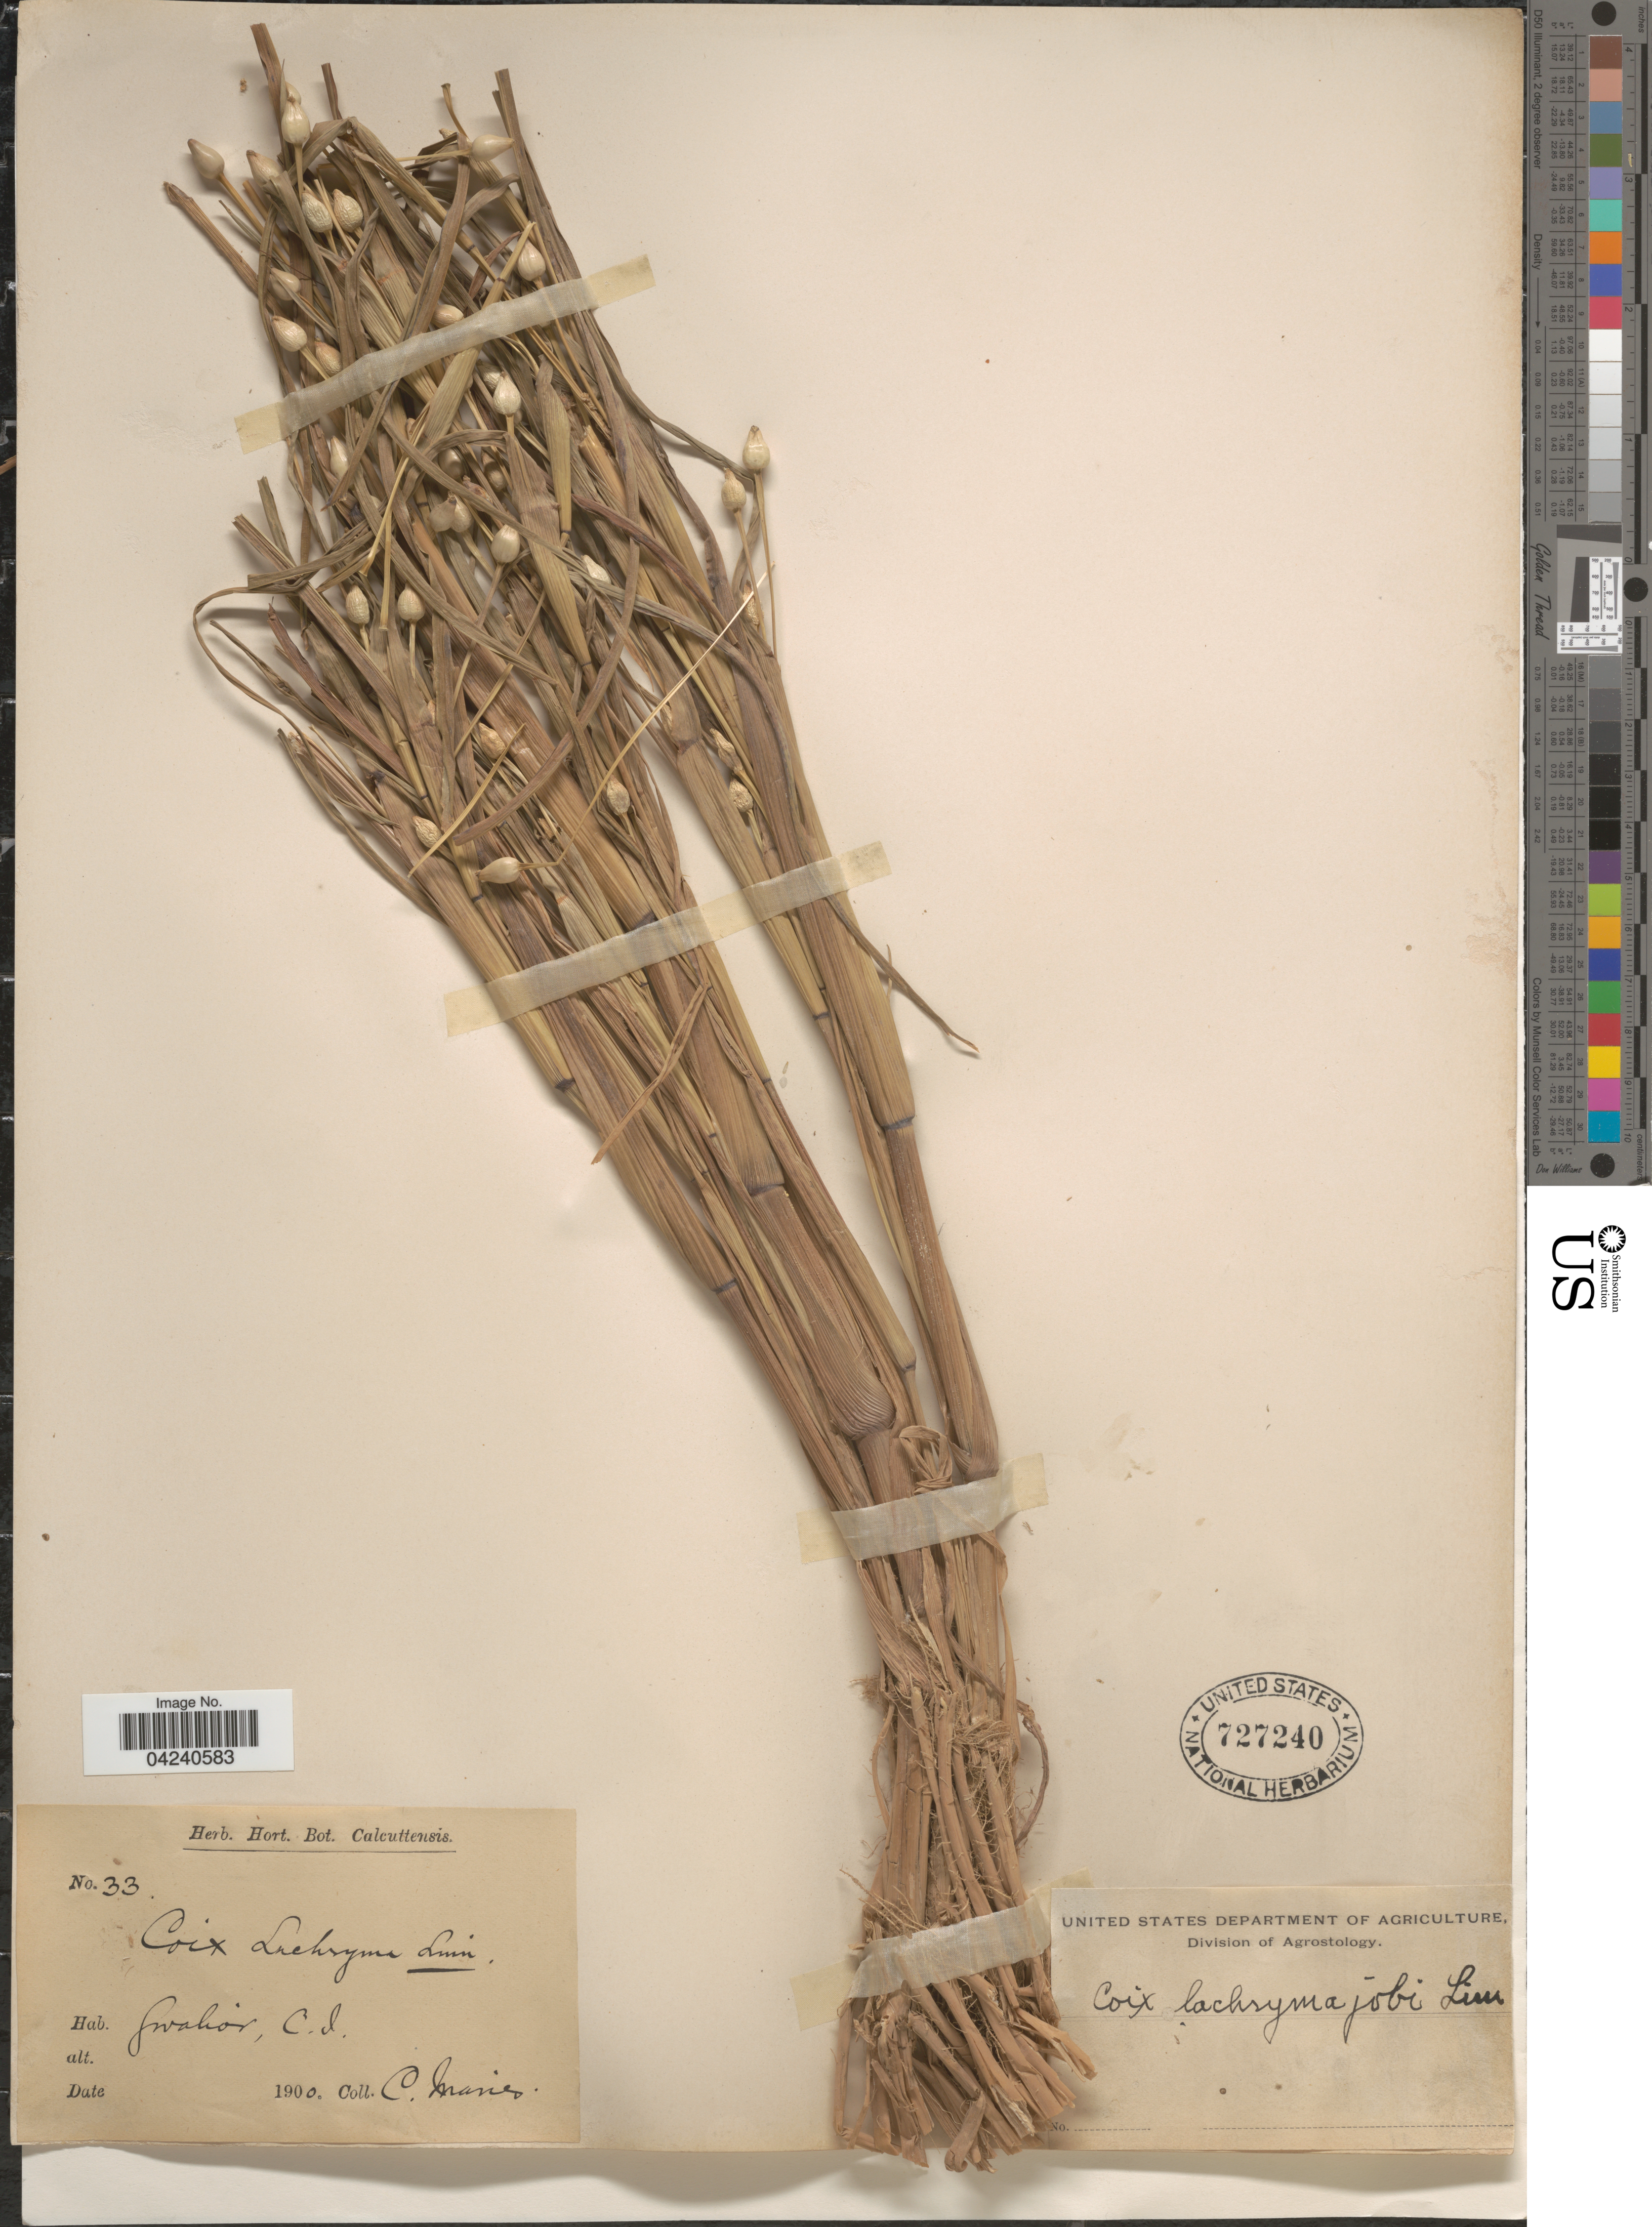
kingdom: Plantae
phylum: Tracheophyta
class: Liliopsida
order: Poales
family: Poaceae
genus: Coix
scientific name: Coix lacryma-jobi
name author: L.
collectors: C. Maries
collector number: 33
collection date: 1900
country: India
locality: Gwalior, C. I.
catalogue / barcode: US 727240